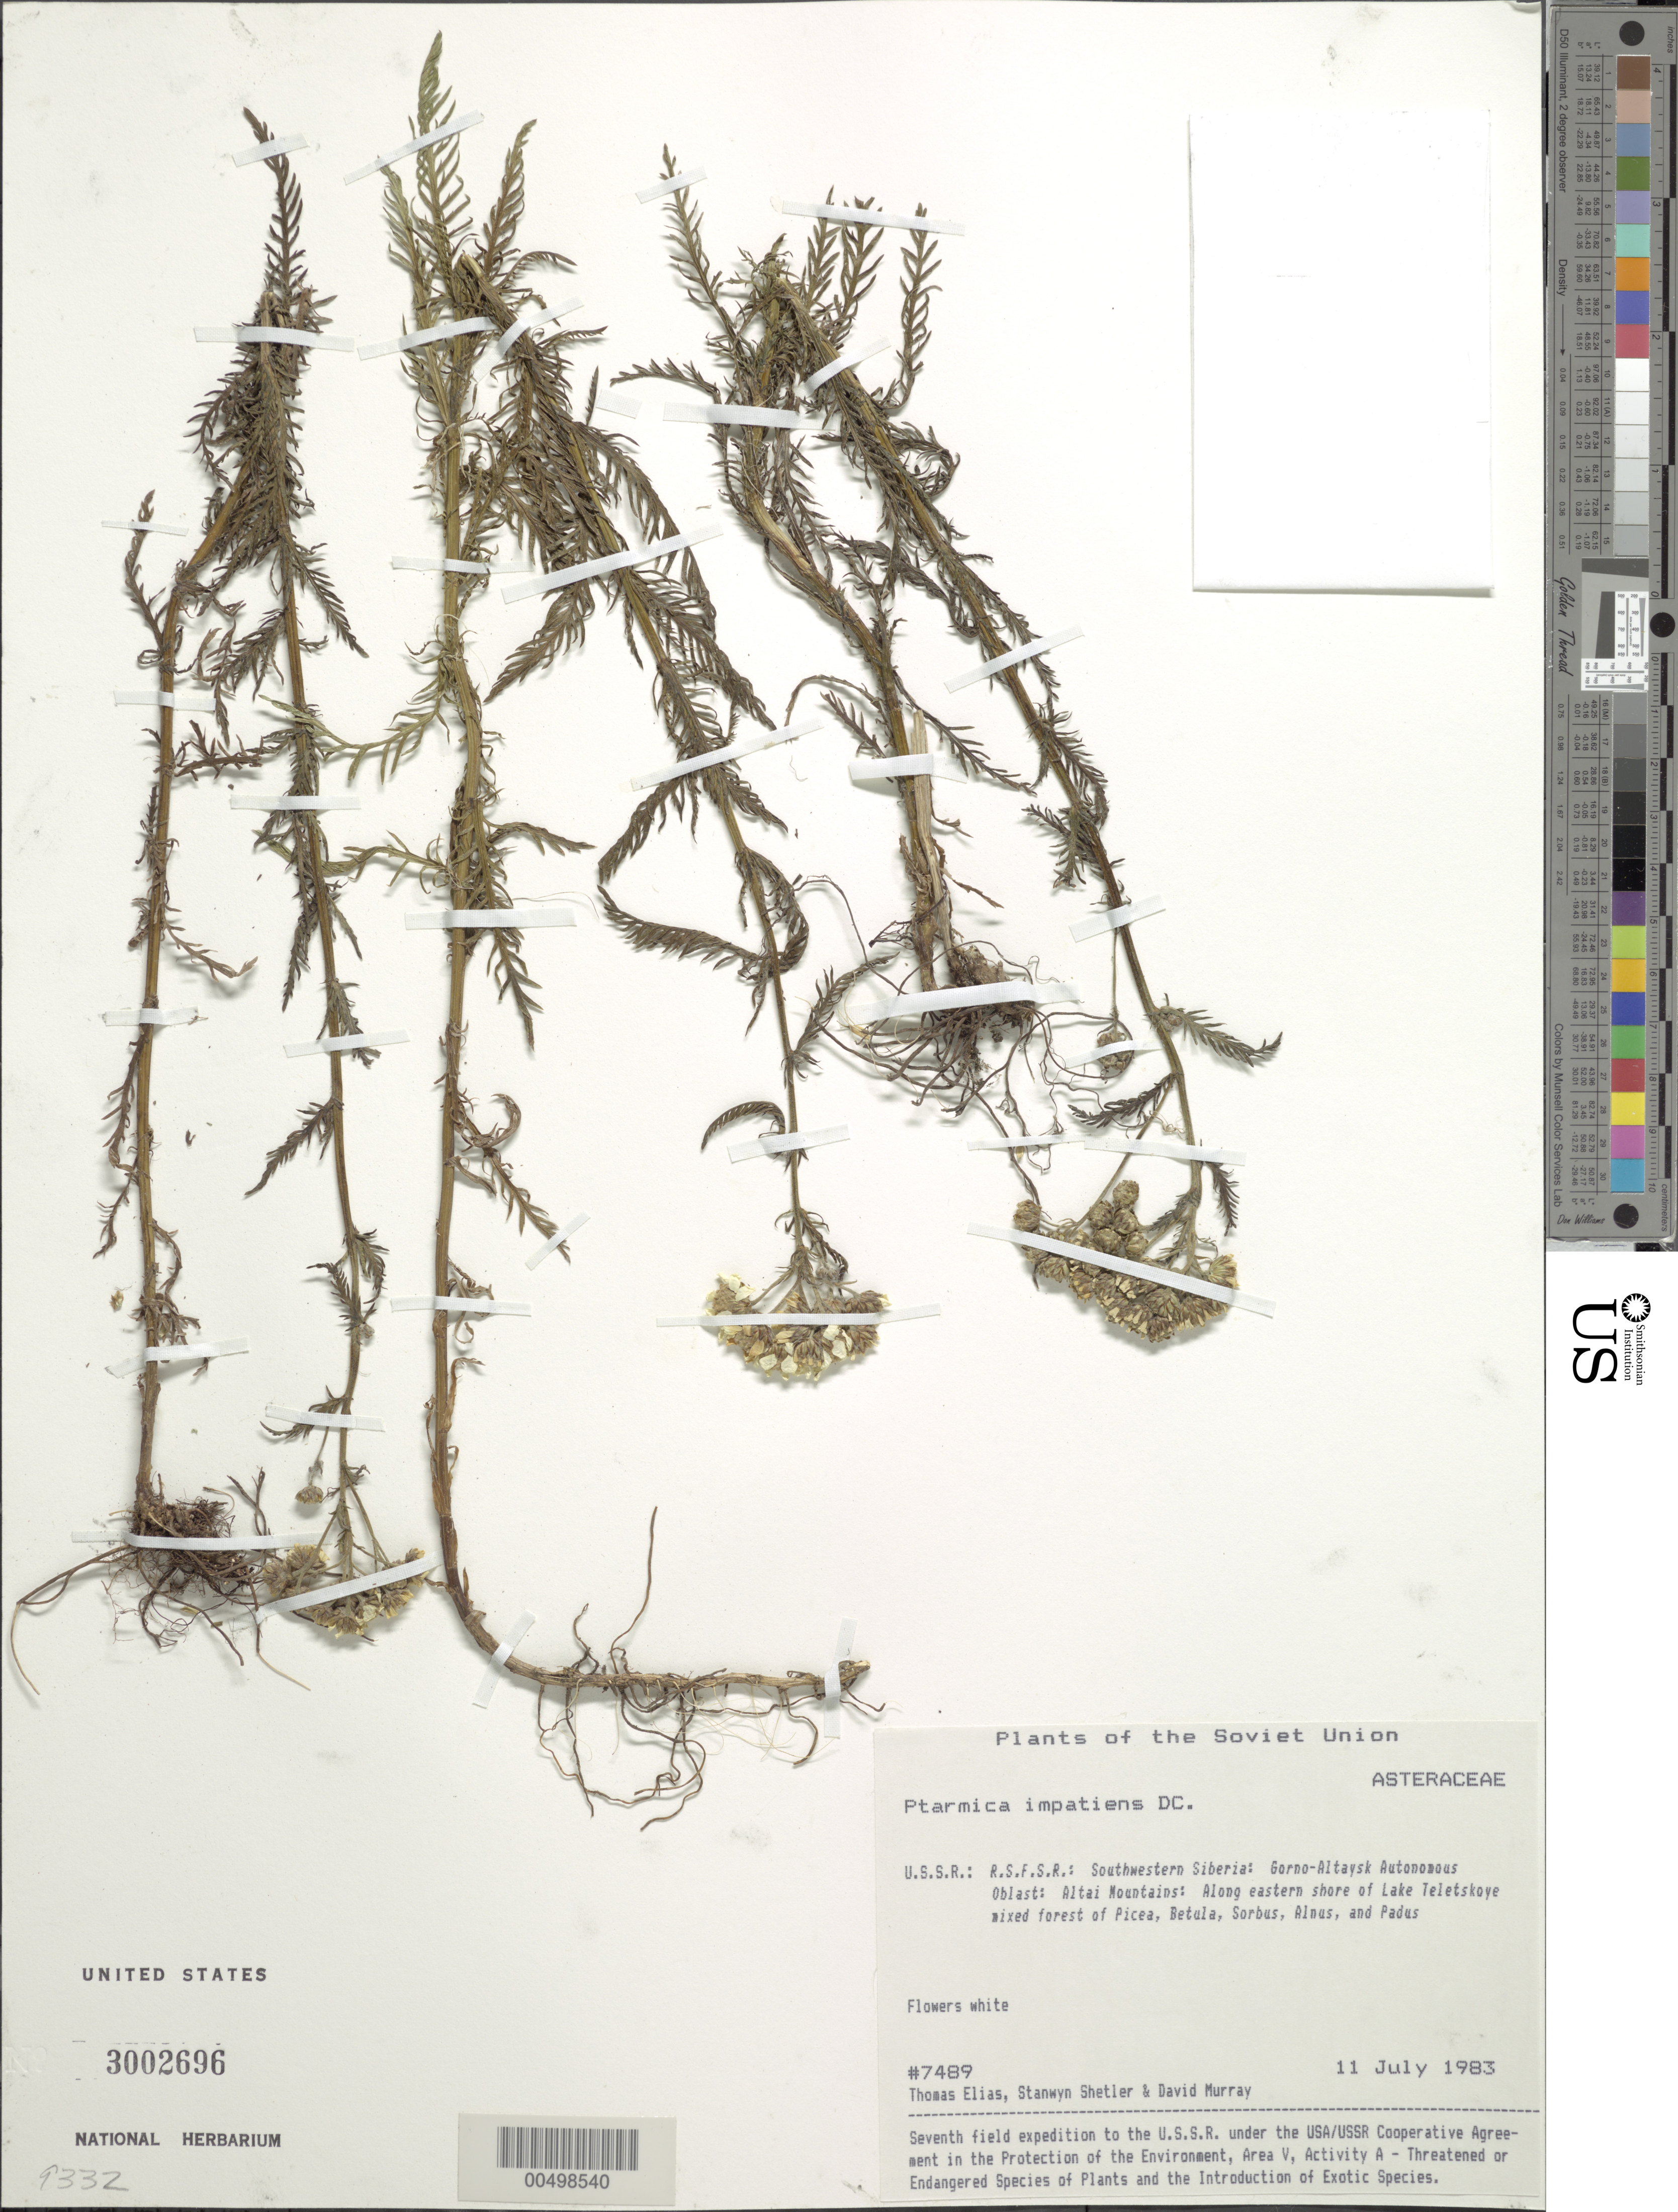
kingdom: Plantae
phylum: Tracheophyta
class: Magnoliopsida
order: Asterales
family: Asteraceae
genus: Achillea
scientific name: Achillea impatiens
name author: L.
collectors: T. Elias, S. Shetler & D. F. Murray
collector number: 7489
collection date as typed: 11 Jul 1983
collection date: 1983-07-11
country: Russian Federation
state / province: Altai Republic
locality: Altai Mountains, along eastern shore of Lake Teletskoye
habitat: mixed forest of Picea, Betula, Sorbus, Alnus, and Padus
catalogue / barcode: US 3002696